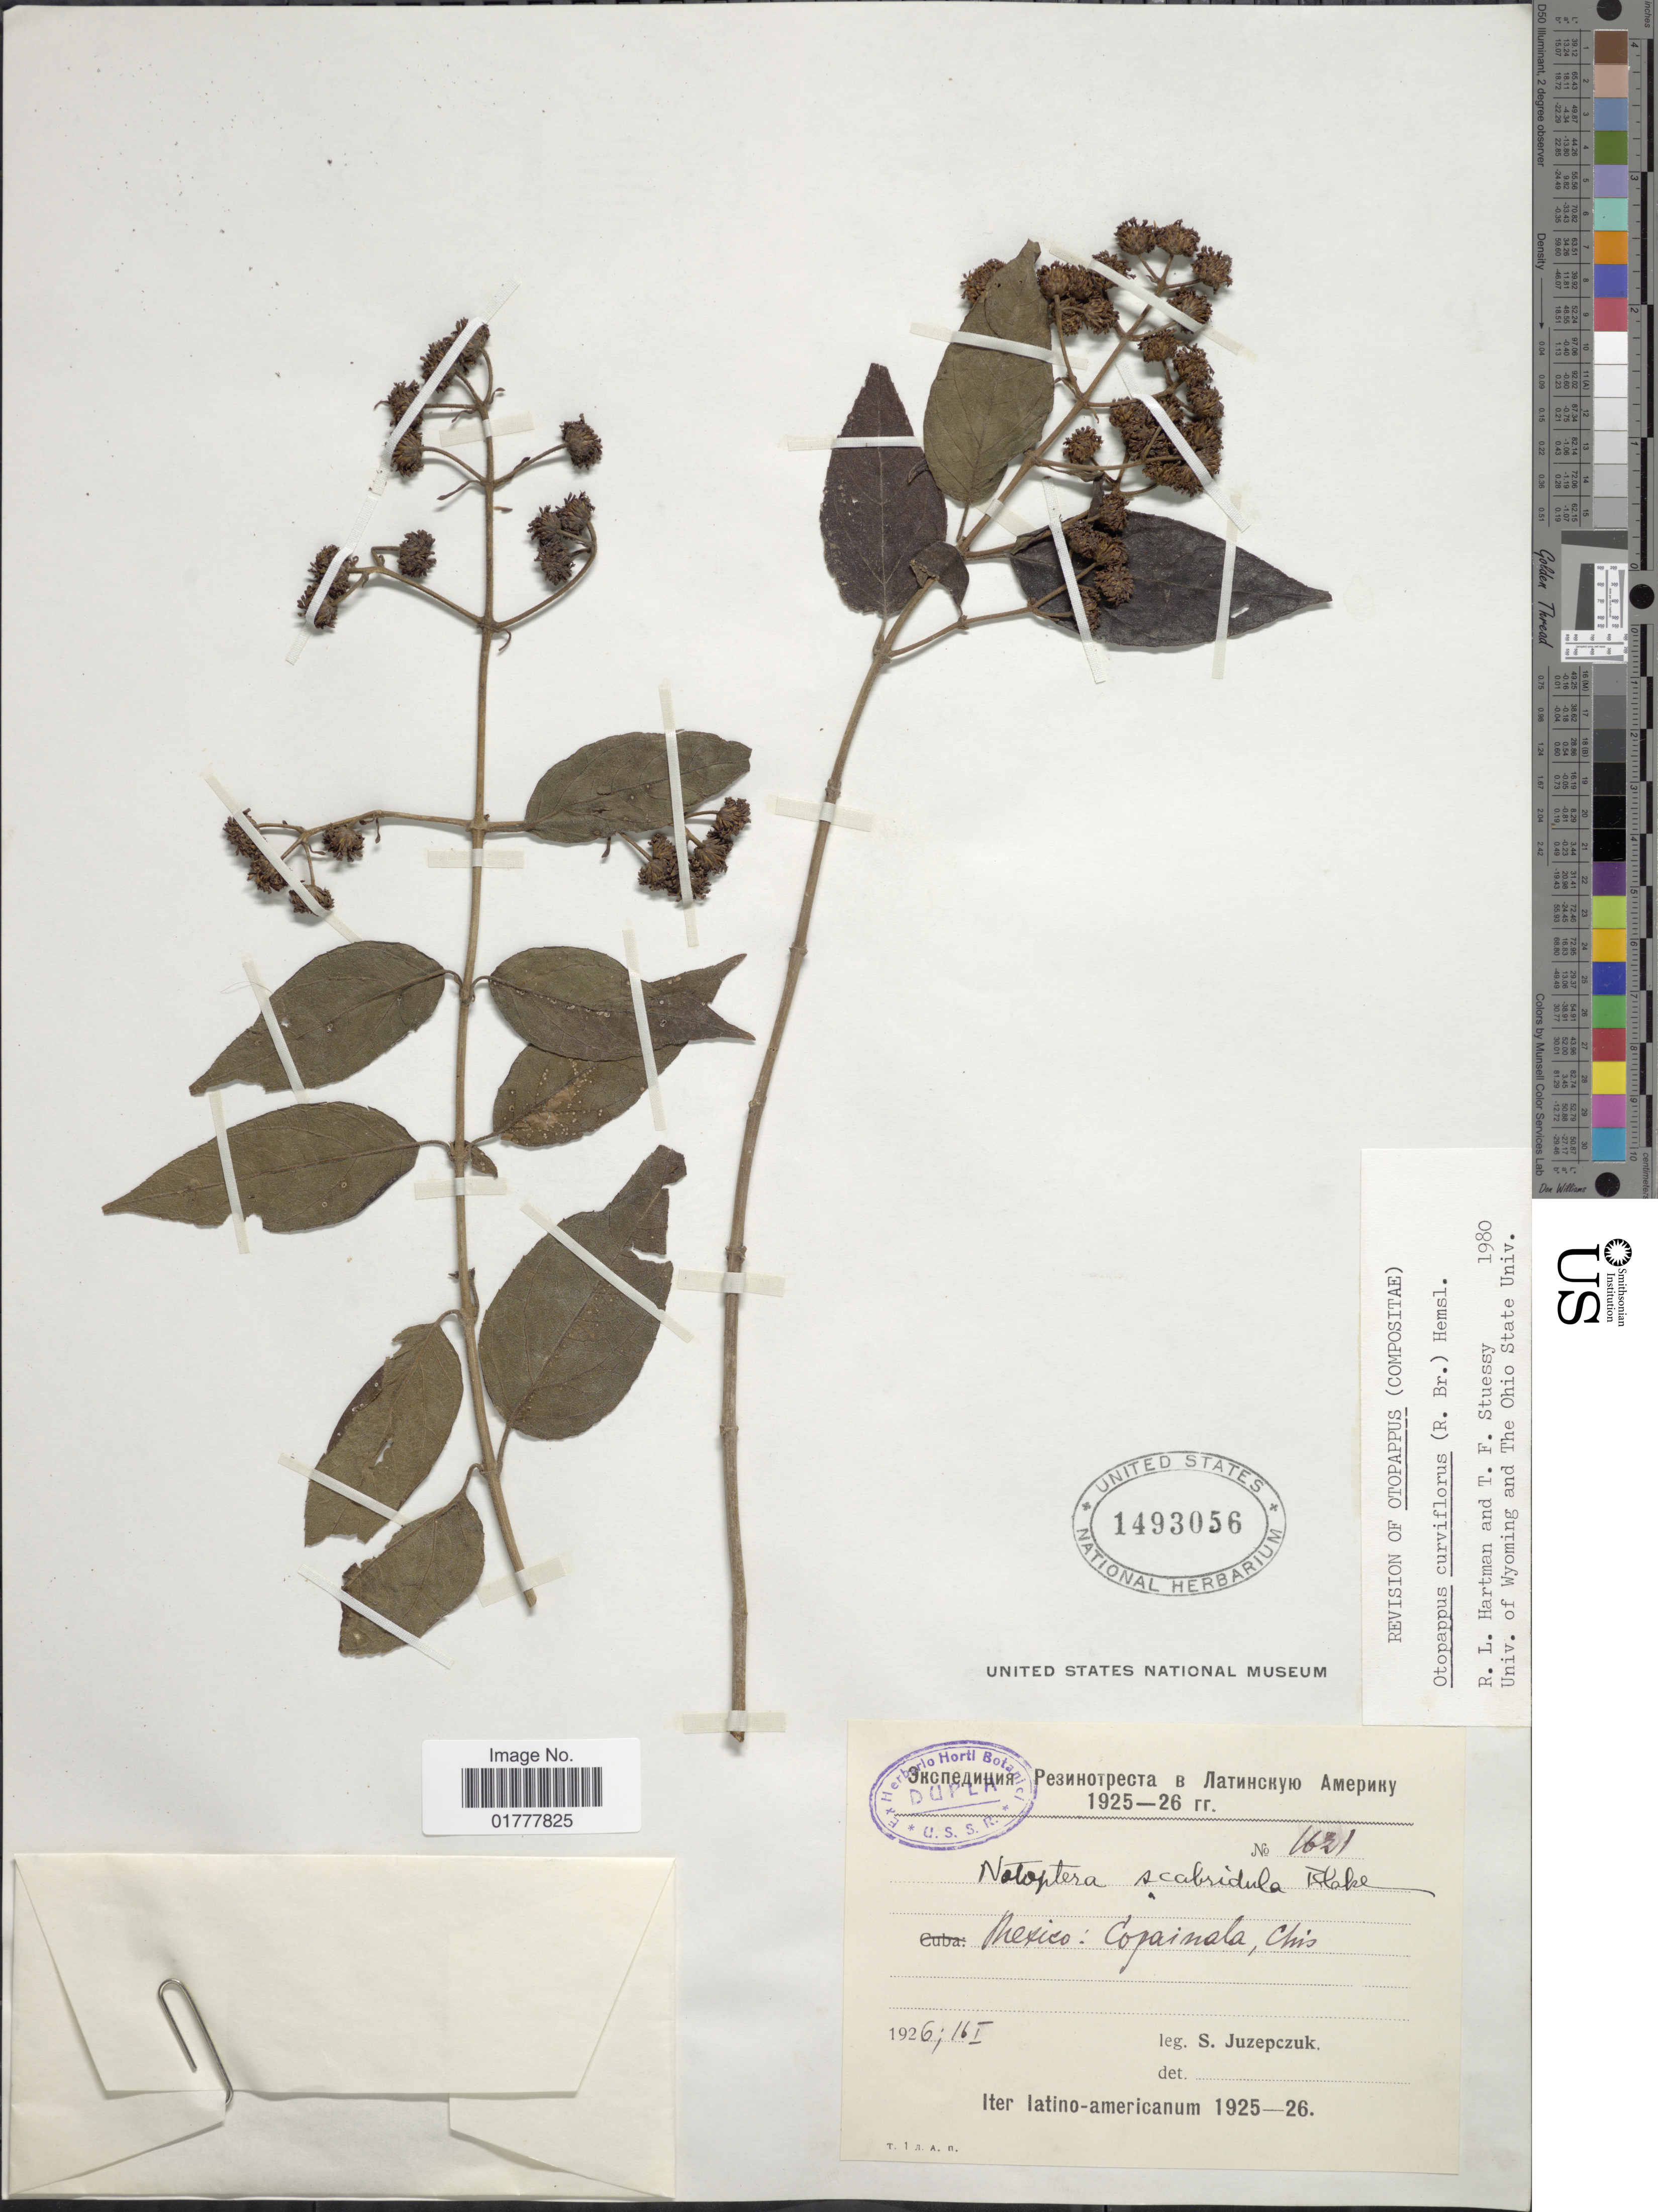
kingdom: Plantae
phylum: Tracheophyta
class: Magnoliopsida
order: Asterales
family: Asteraceae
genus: Otopappus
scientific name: Otopappus curviflorus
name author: (R. Br.) Hemsl.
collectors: S. V. Juzepczuk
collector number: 1921*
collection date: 1926-01-16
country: Mexico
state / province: Chiapas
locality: Mexico: Copainala, Chis.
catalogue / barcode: US 1493056